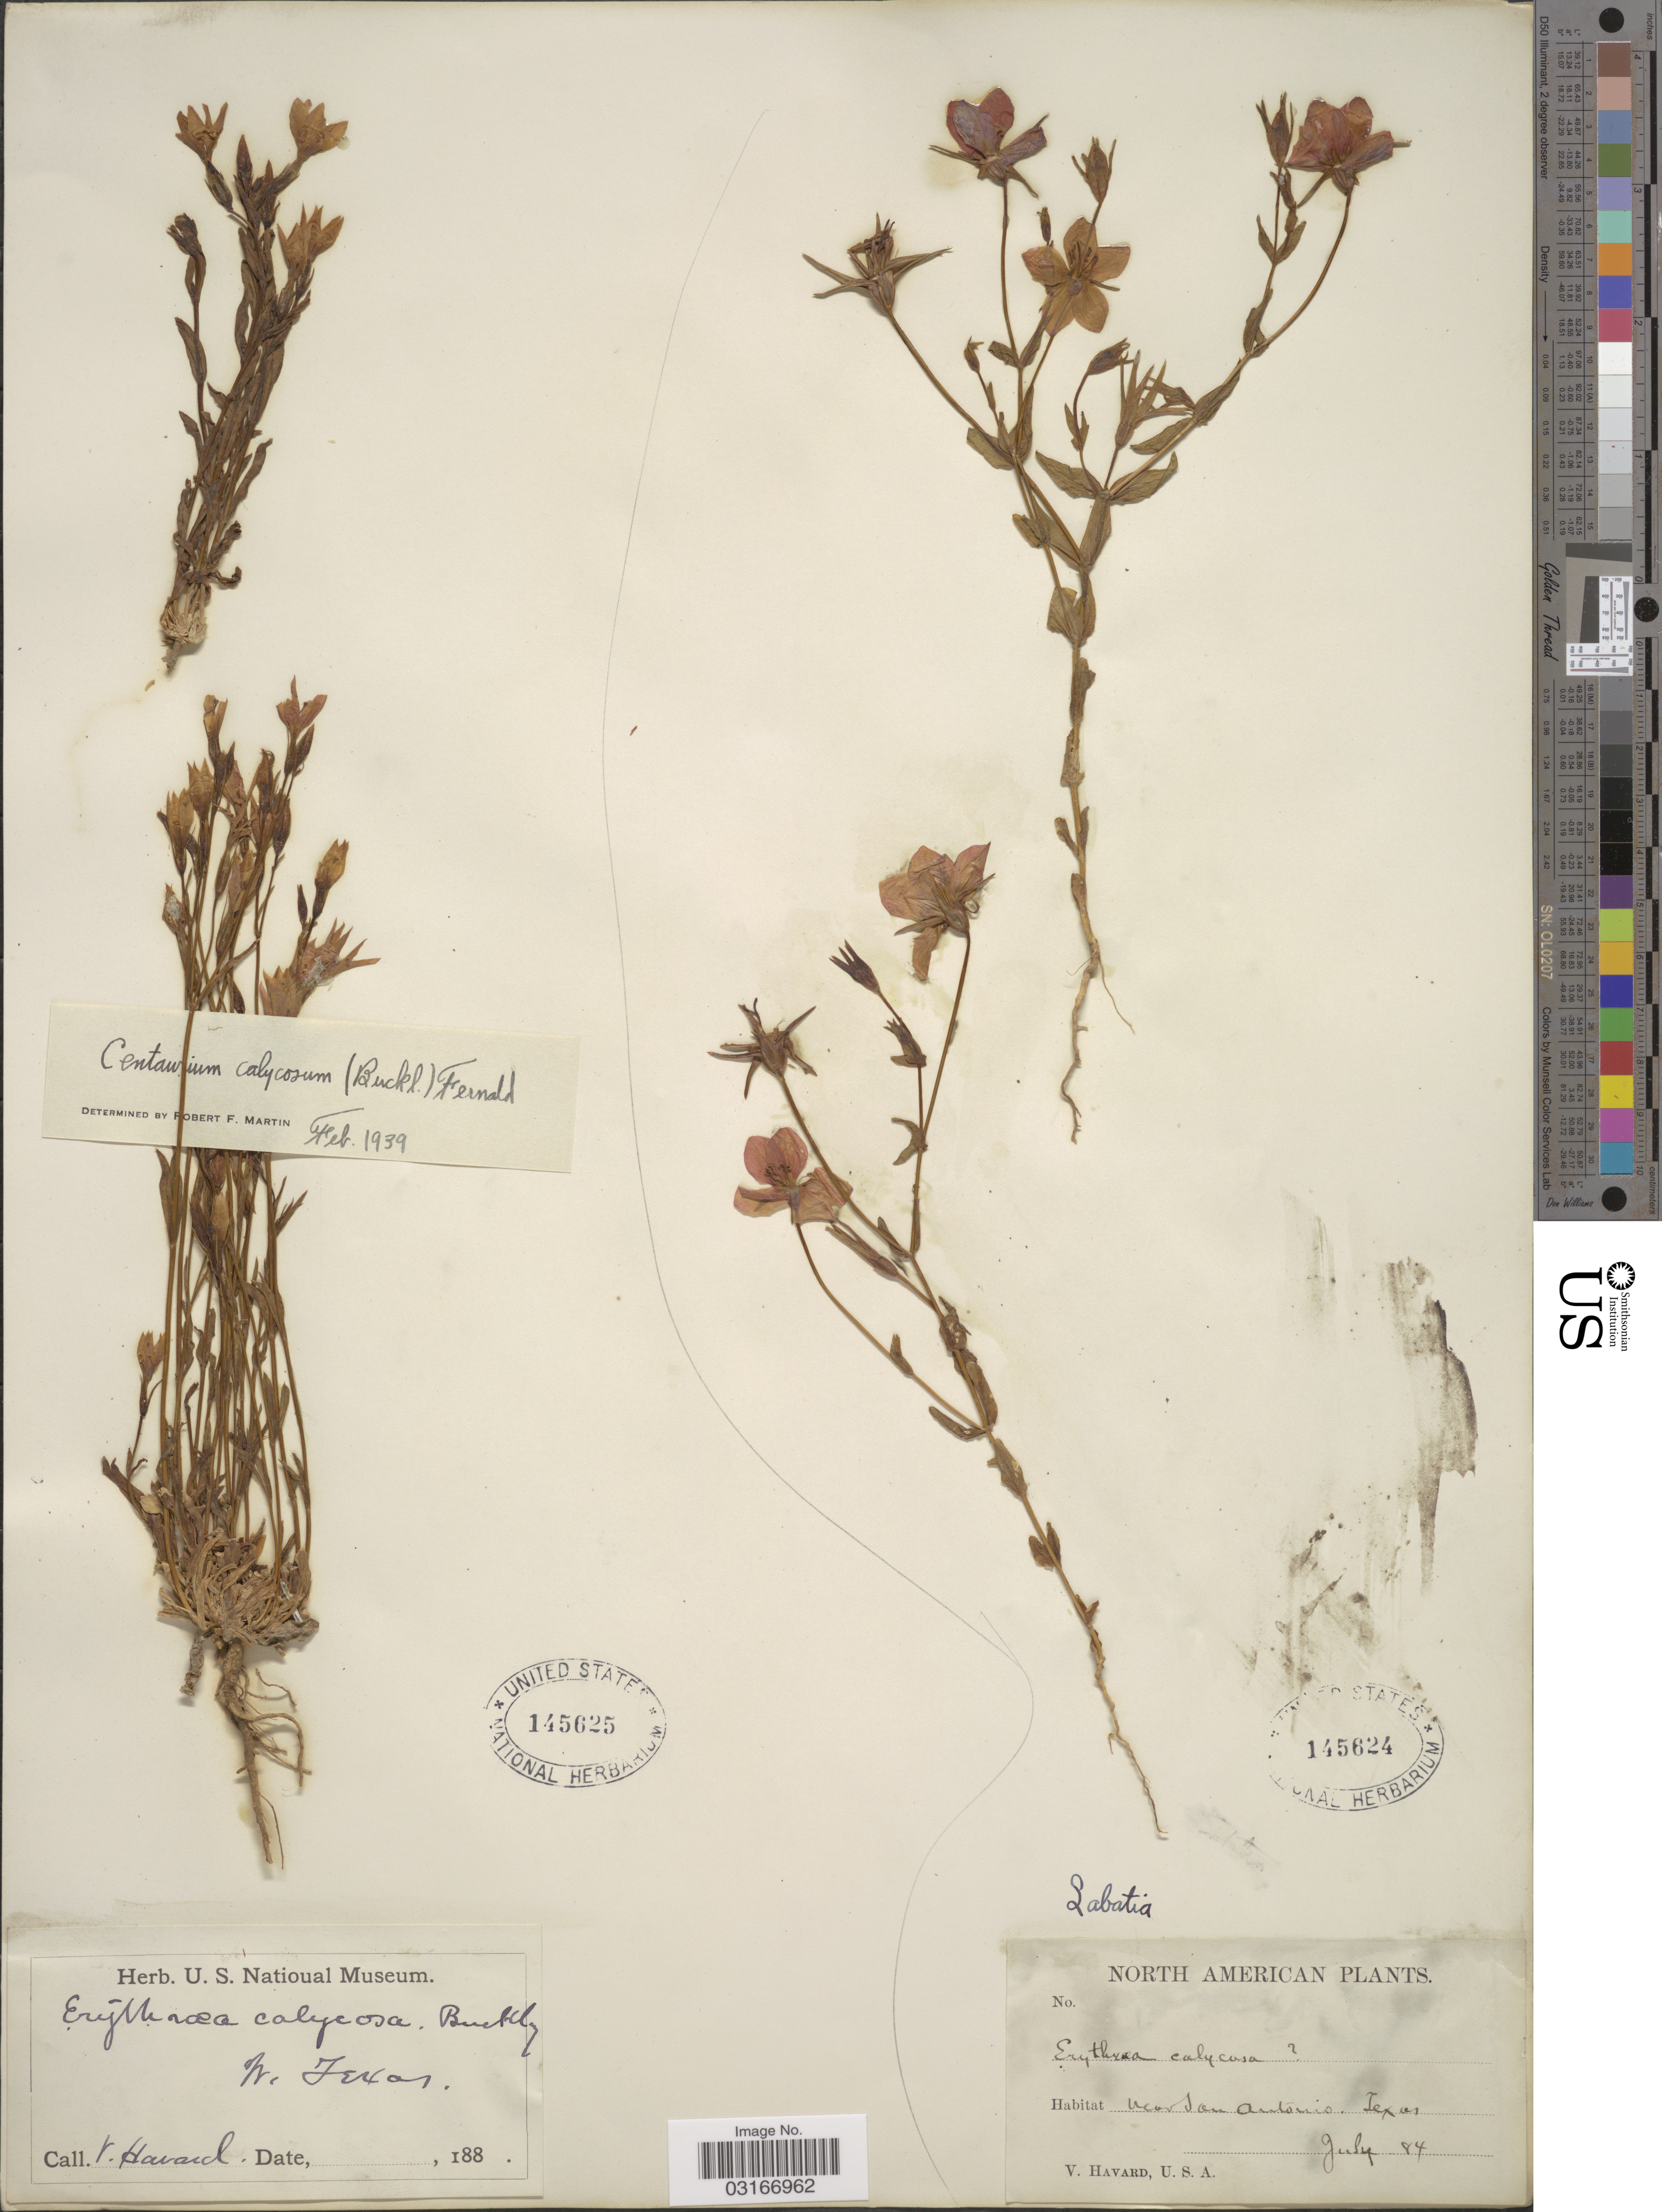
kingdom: Plantae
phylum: Tracheophyta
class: Magnoliopsida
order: Gentianales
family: Gentianaceae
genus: Centaurium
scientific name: Centaurium calycosum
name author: (Buckley) Buckley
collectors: V. Havard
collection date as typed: Transcribed d/m/y: /7/84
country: United States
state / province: Texas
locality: Near San Antonio.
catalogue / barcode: US 145624-2